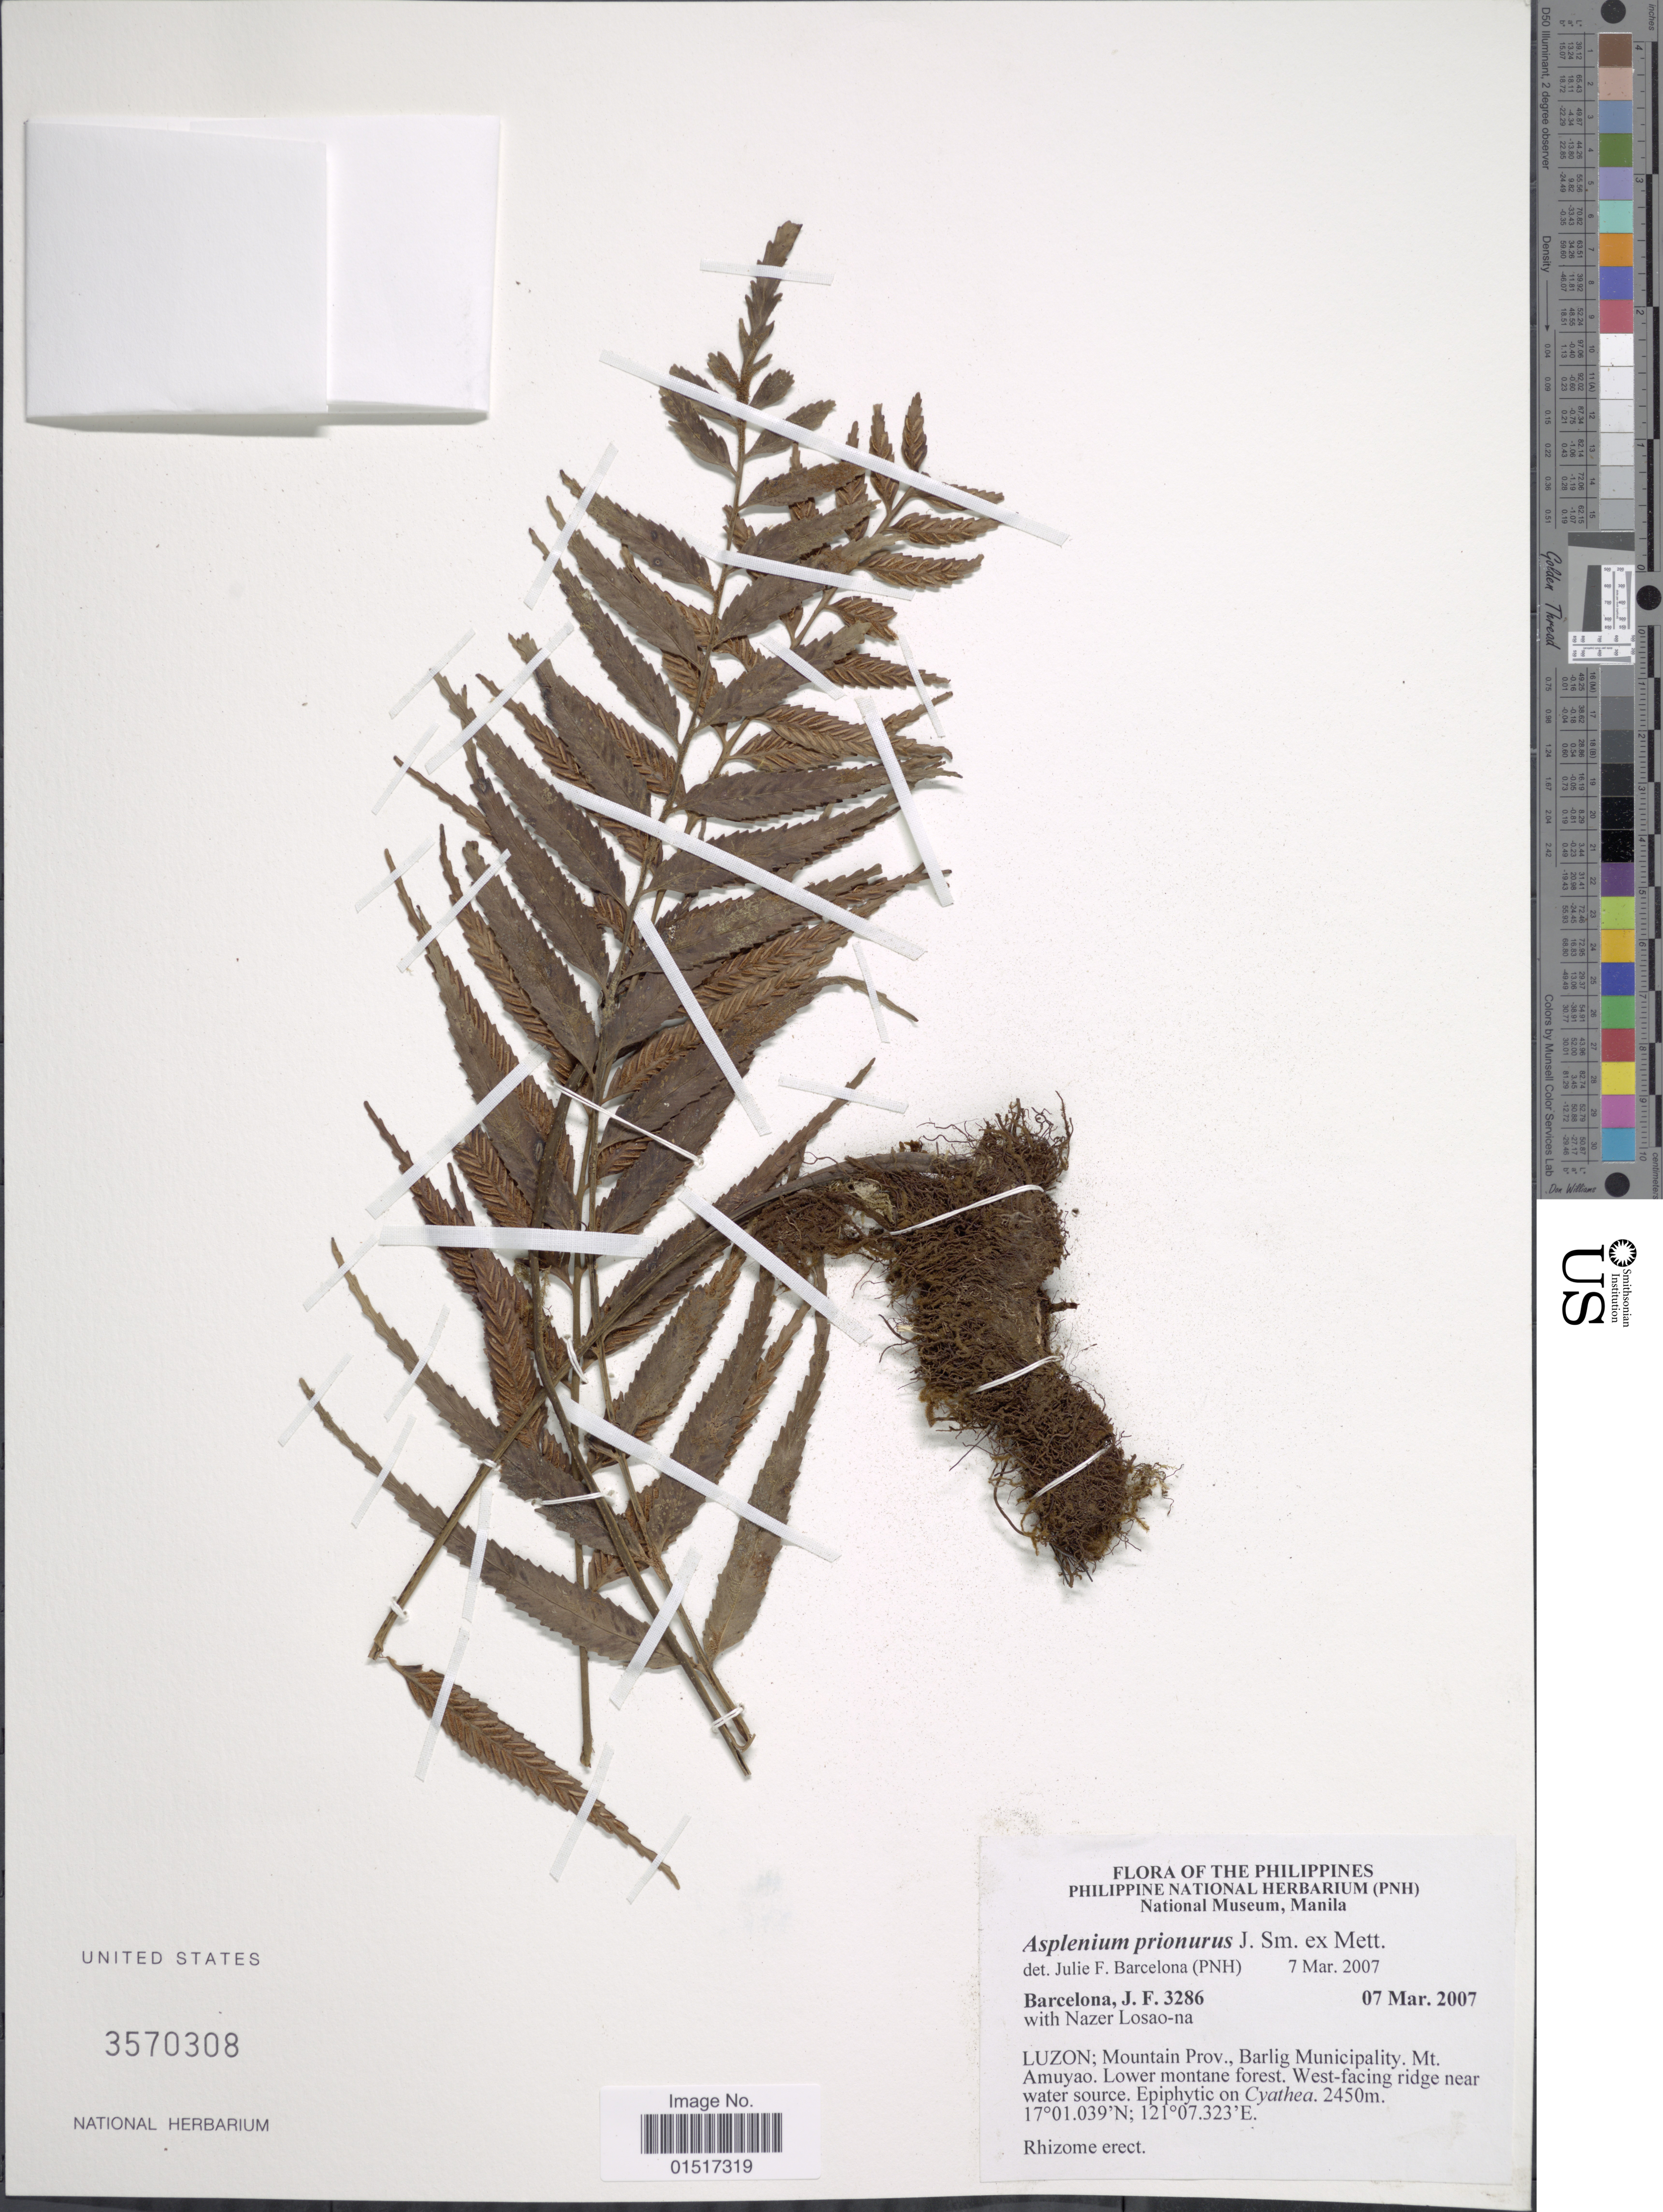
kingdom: Plantae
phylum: Tracheophyta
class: Polypodiopsida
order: Polypodiales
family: Aspleniaceae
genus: Asplenium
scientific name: Asplenium vulcanicum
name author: Blume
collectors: J. F. Barcelona & N. Losao-na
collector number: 3286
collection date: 2007-03-07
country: Philippines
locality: Luzon; Mountain Prov., Barlig Municipality. Mt. Amuyao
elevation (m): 2450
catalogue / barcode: US 3570308